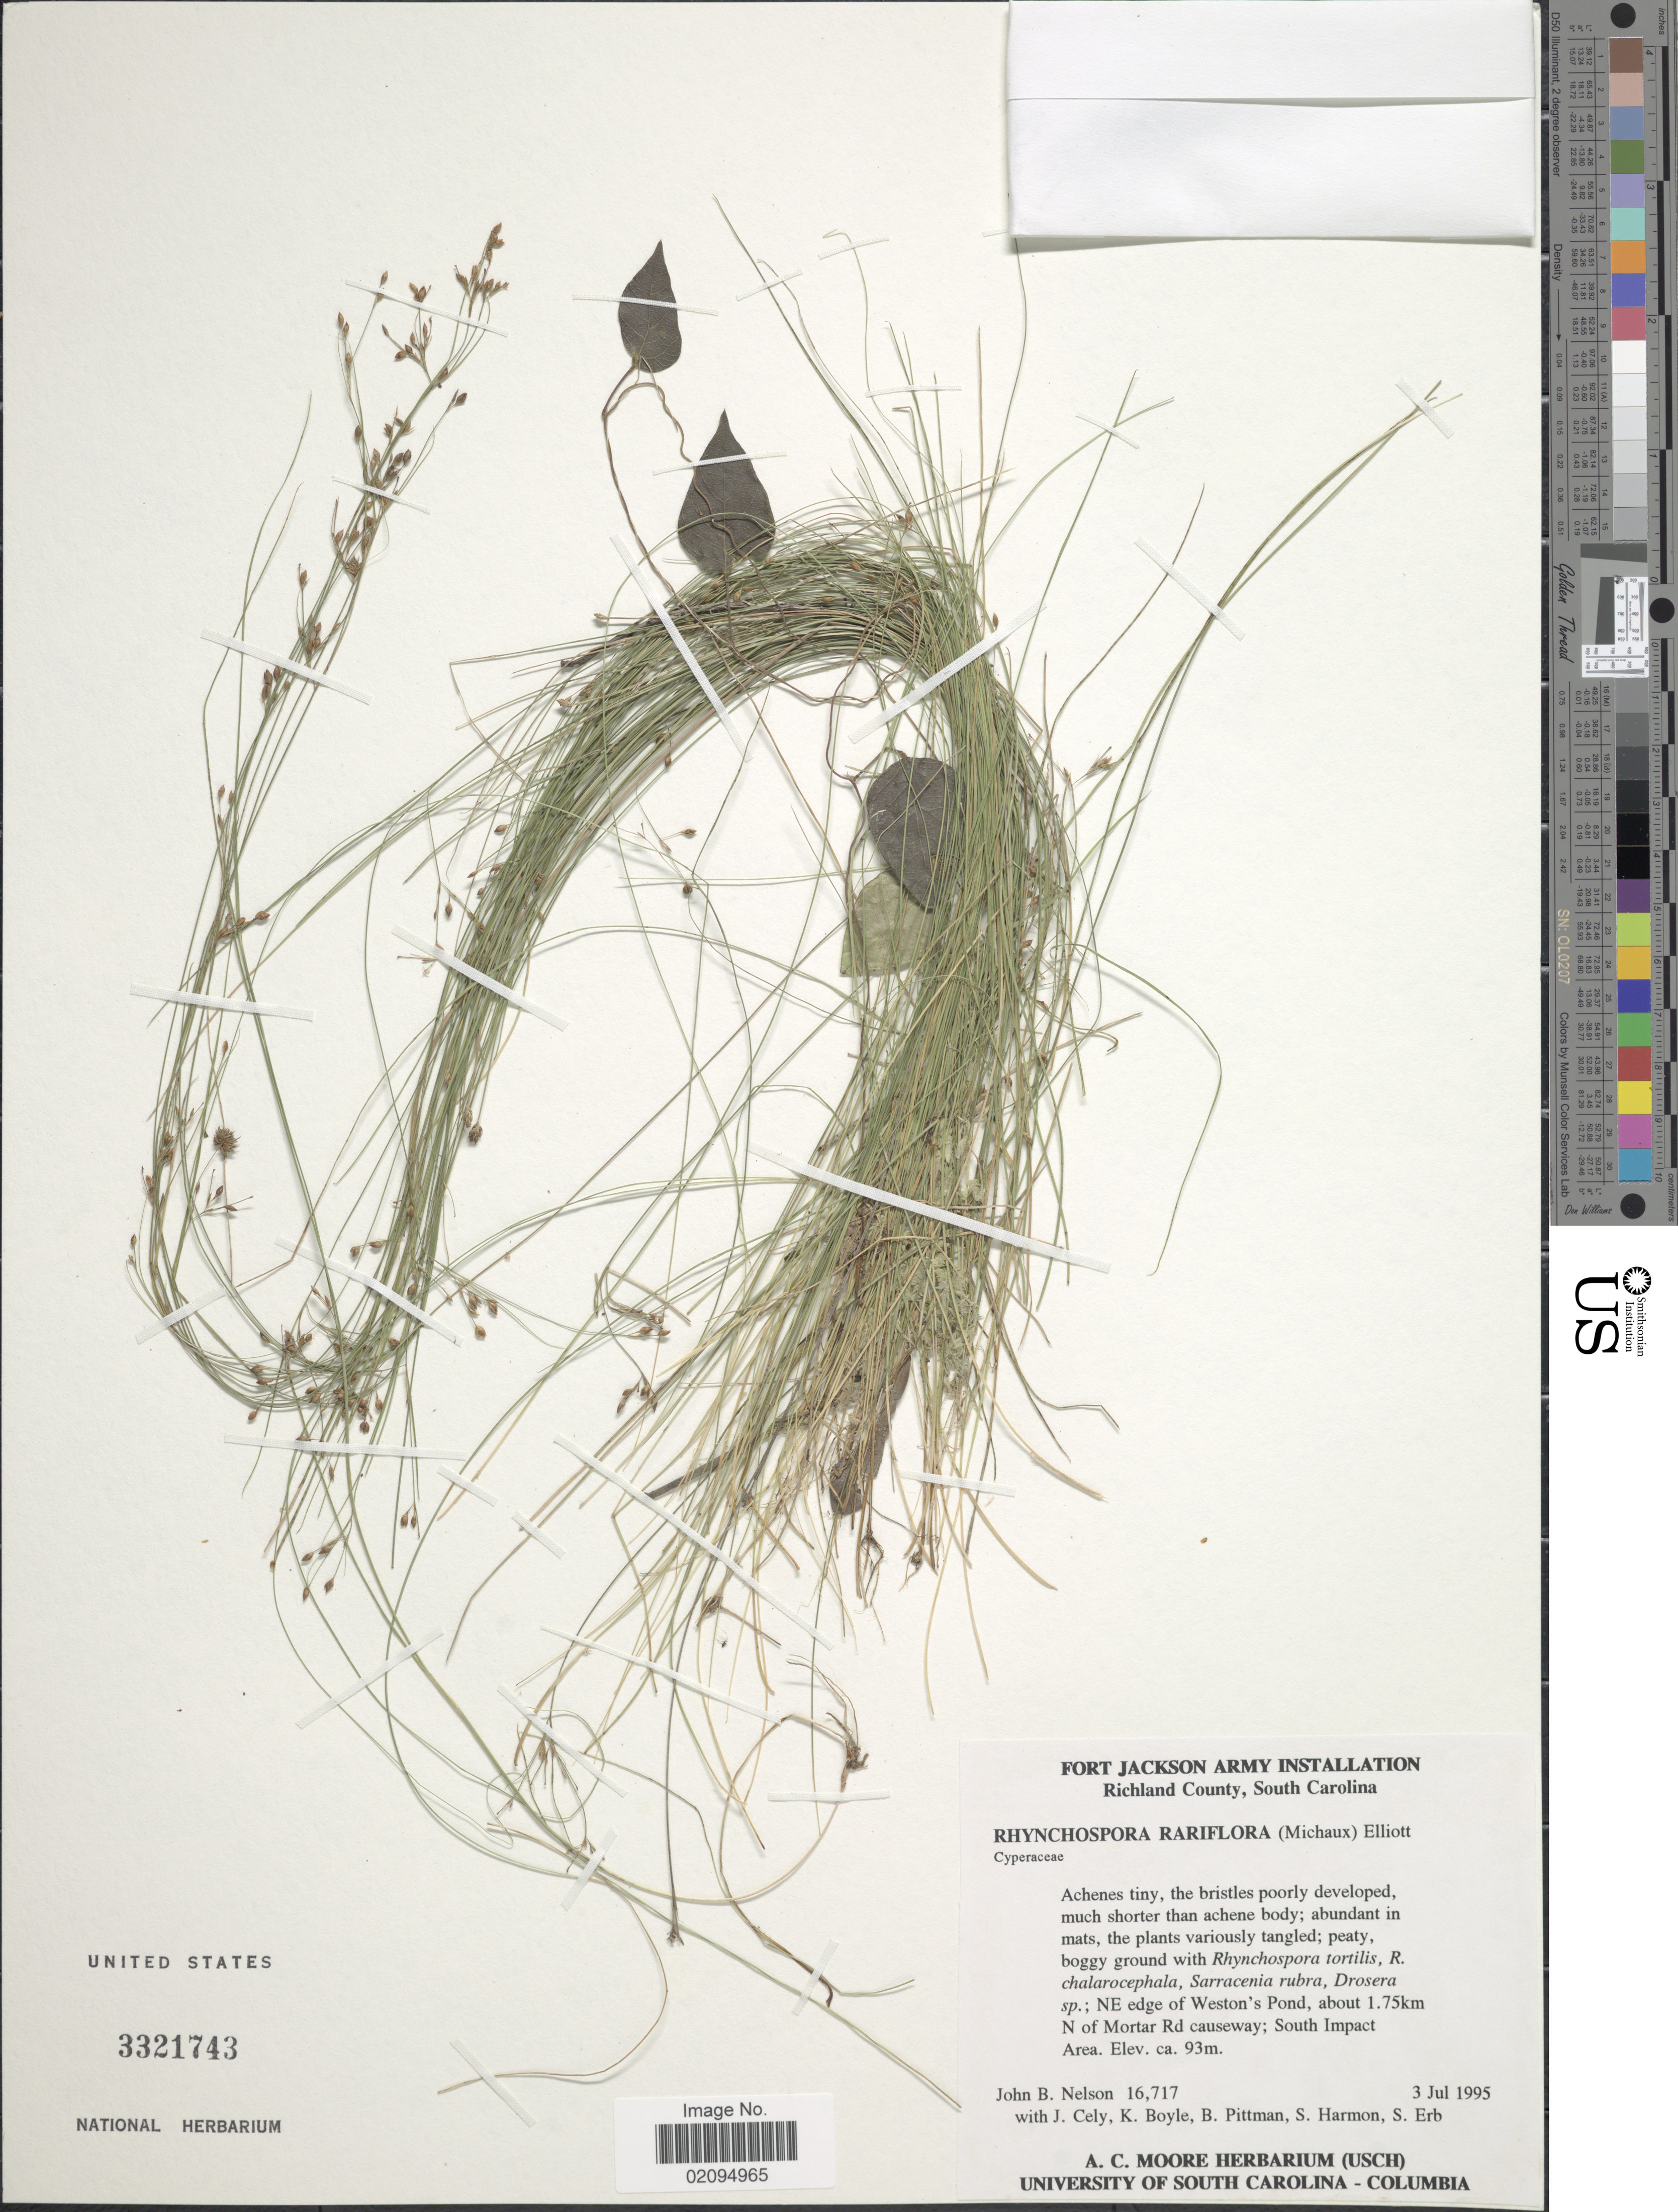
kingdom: Plantae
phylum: Tracheophyta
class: Liliopsida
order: Poales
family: Cyperaceae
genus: Rhynchospora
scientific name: Rhynchospora rariflora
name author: (Michx.) Elliott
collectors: J. B. Nelson, J. Cely, K. Boyle, B. Pittman & et al.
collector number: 16717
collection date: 1995-07-03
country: United States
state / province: South Carolina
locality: Richland County, NE edge of Weston's Pond, about 1.75 km N of Mortar Rd causeway; South Impact Area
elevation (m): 93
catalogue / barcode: US 3321743